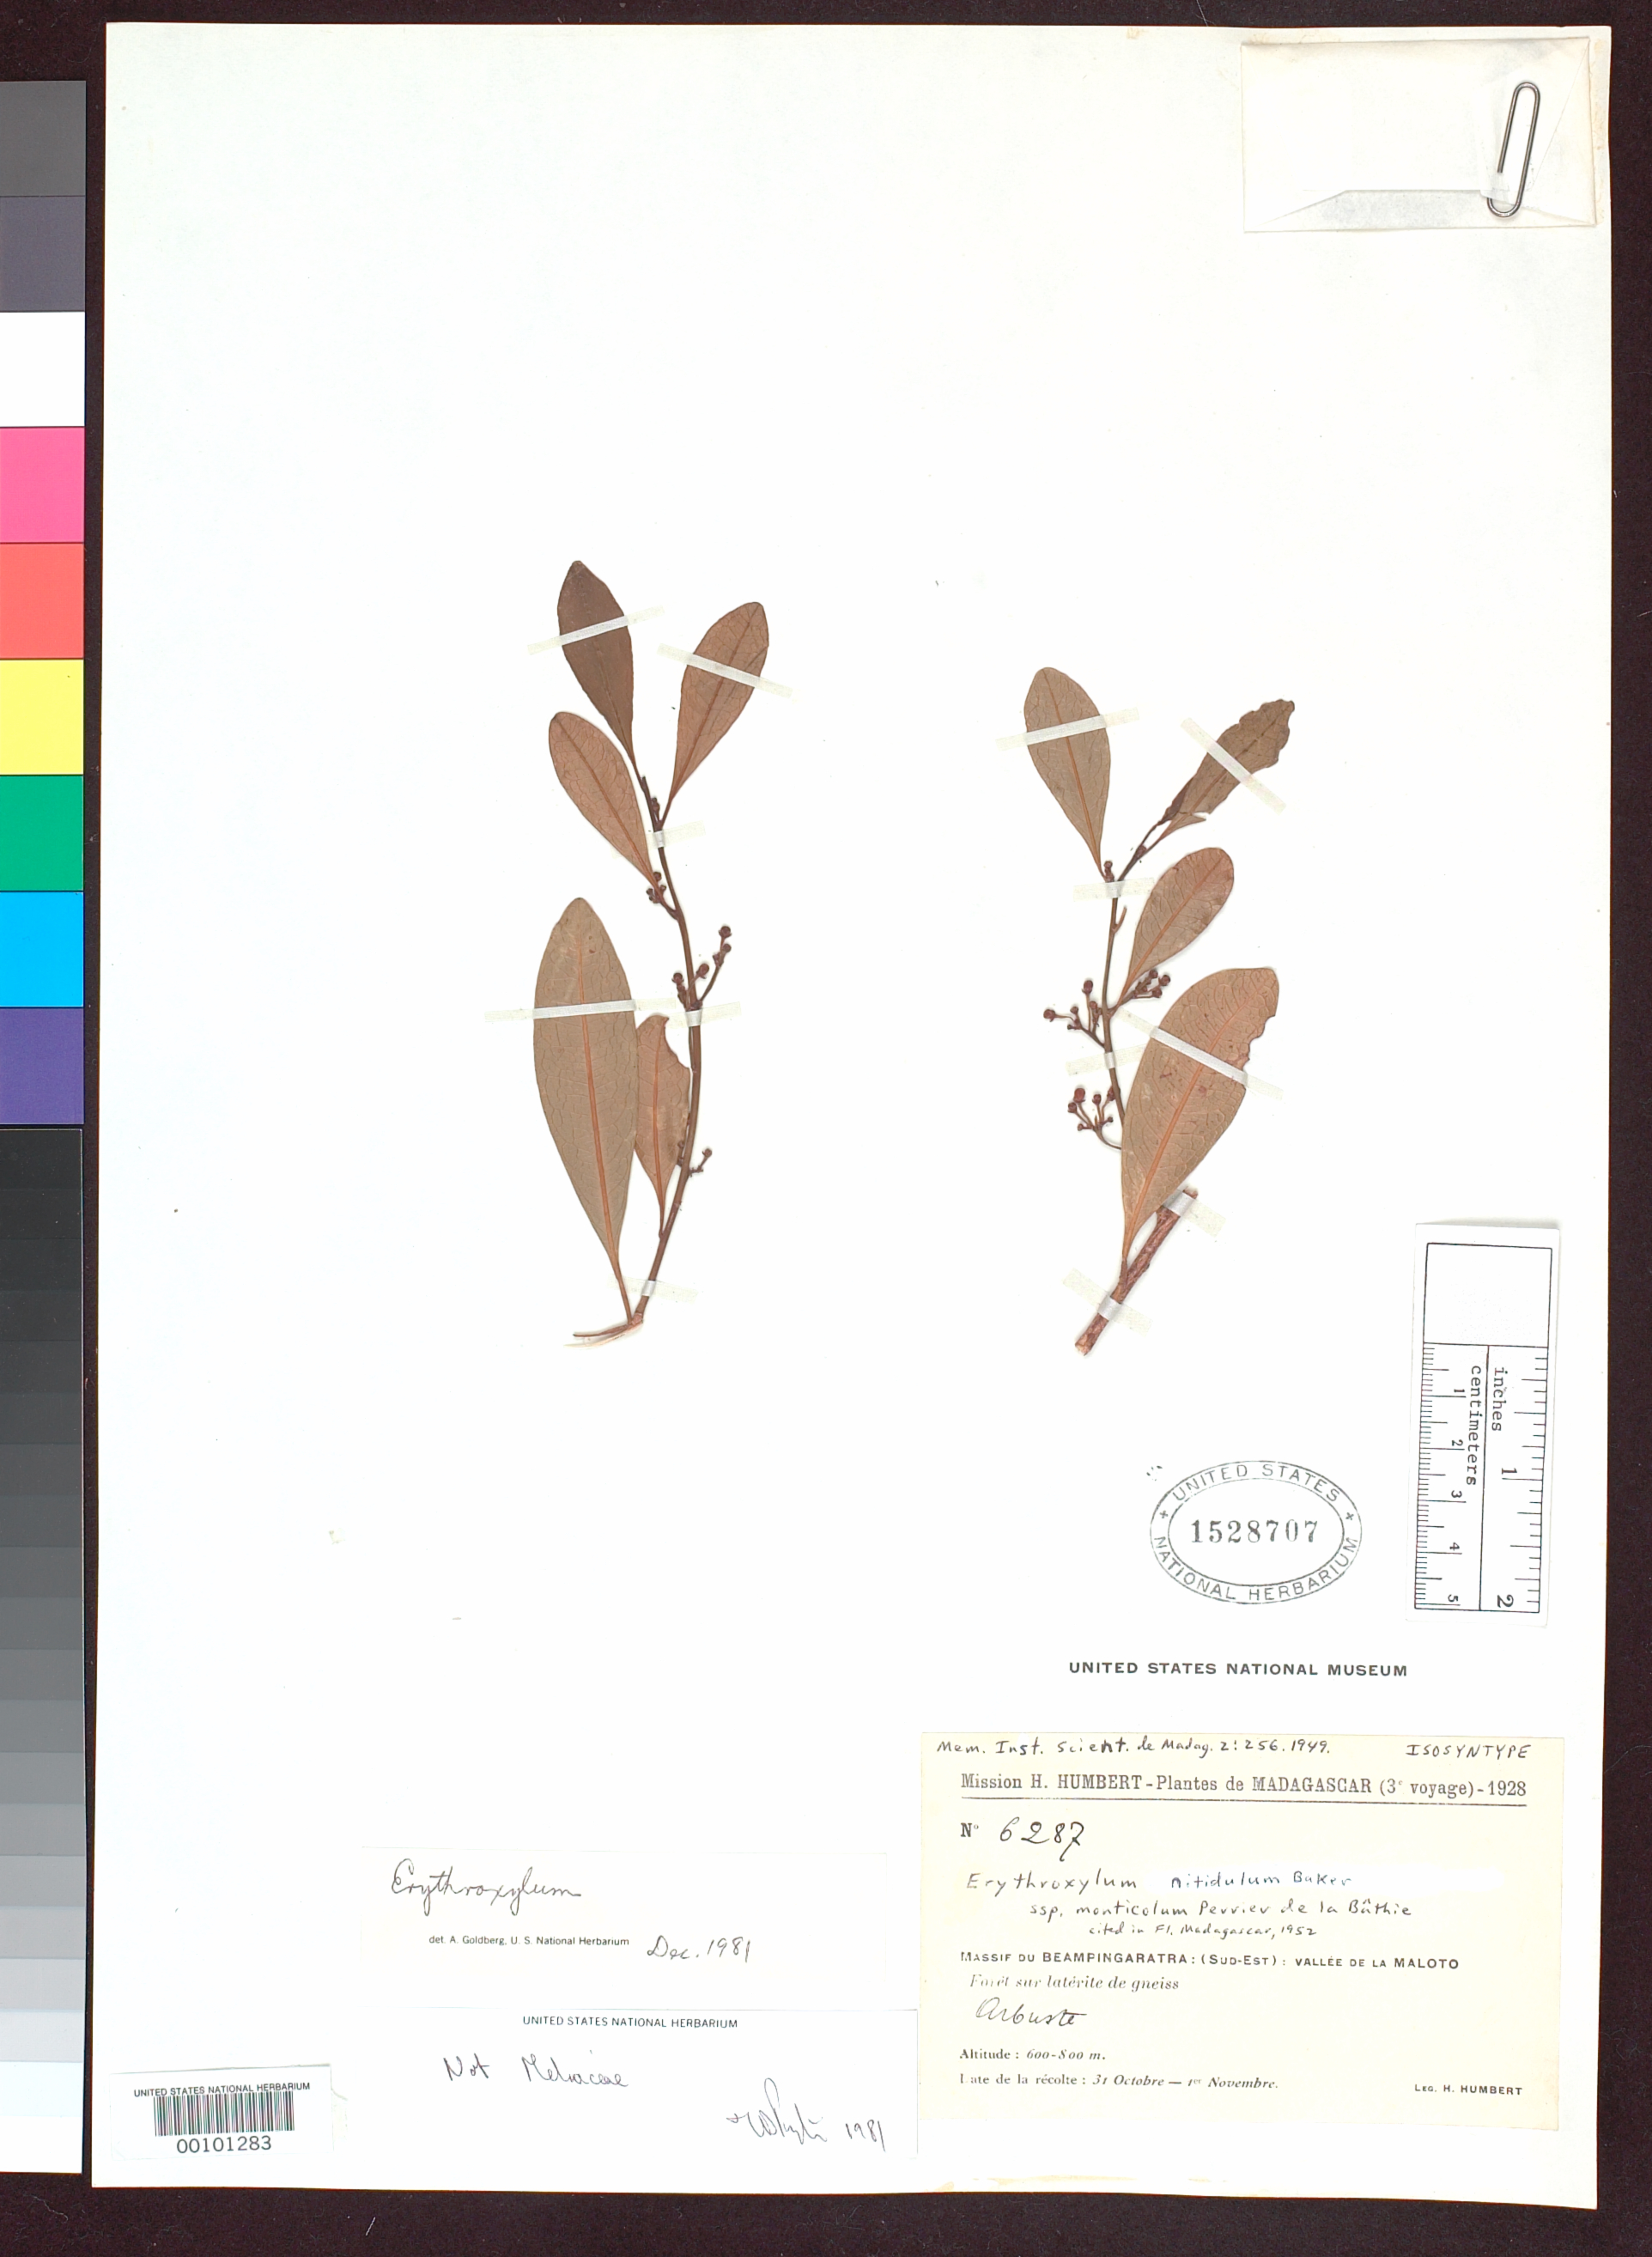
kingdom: Plantae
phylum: Tracheophyta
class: Magnoliopsida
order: Malpighiales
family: Erythroxylaceae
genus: Erythroxylum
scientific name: Erythroxylum nitidulum subsp. monticolum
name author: H. Perrier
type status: Isosyntype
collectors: H. Humbert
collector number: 6287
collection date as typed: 31 Oct 1928 to 01 Nov 1928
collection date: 1928-10-31/1928-11-01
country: Madagascar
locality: Massif de Beampinagarata (SE), Valle de La Maloto.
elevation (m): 600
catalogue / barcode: US 1528707